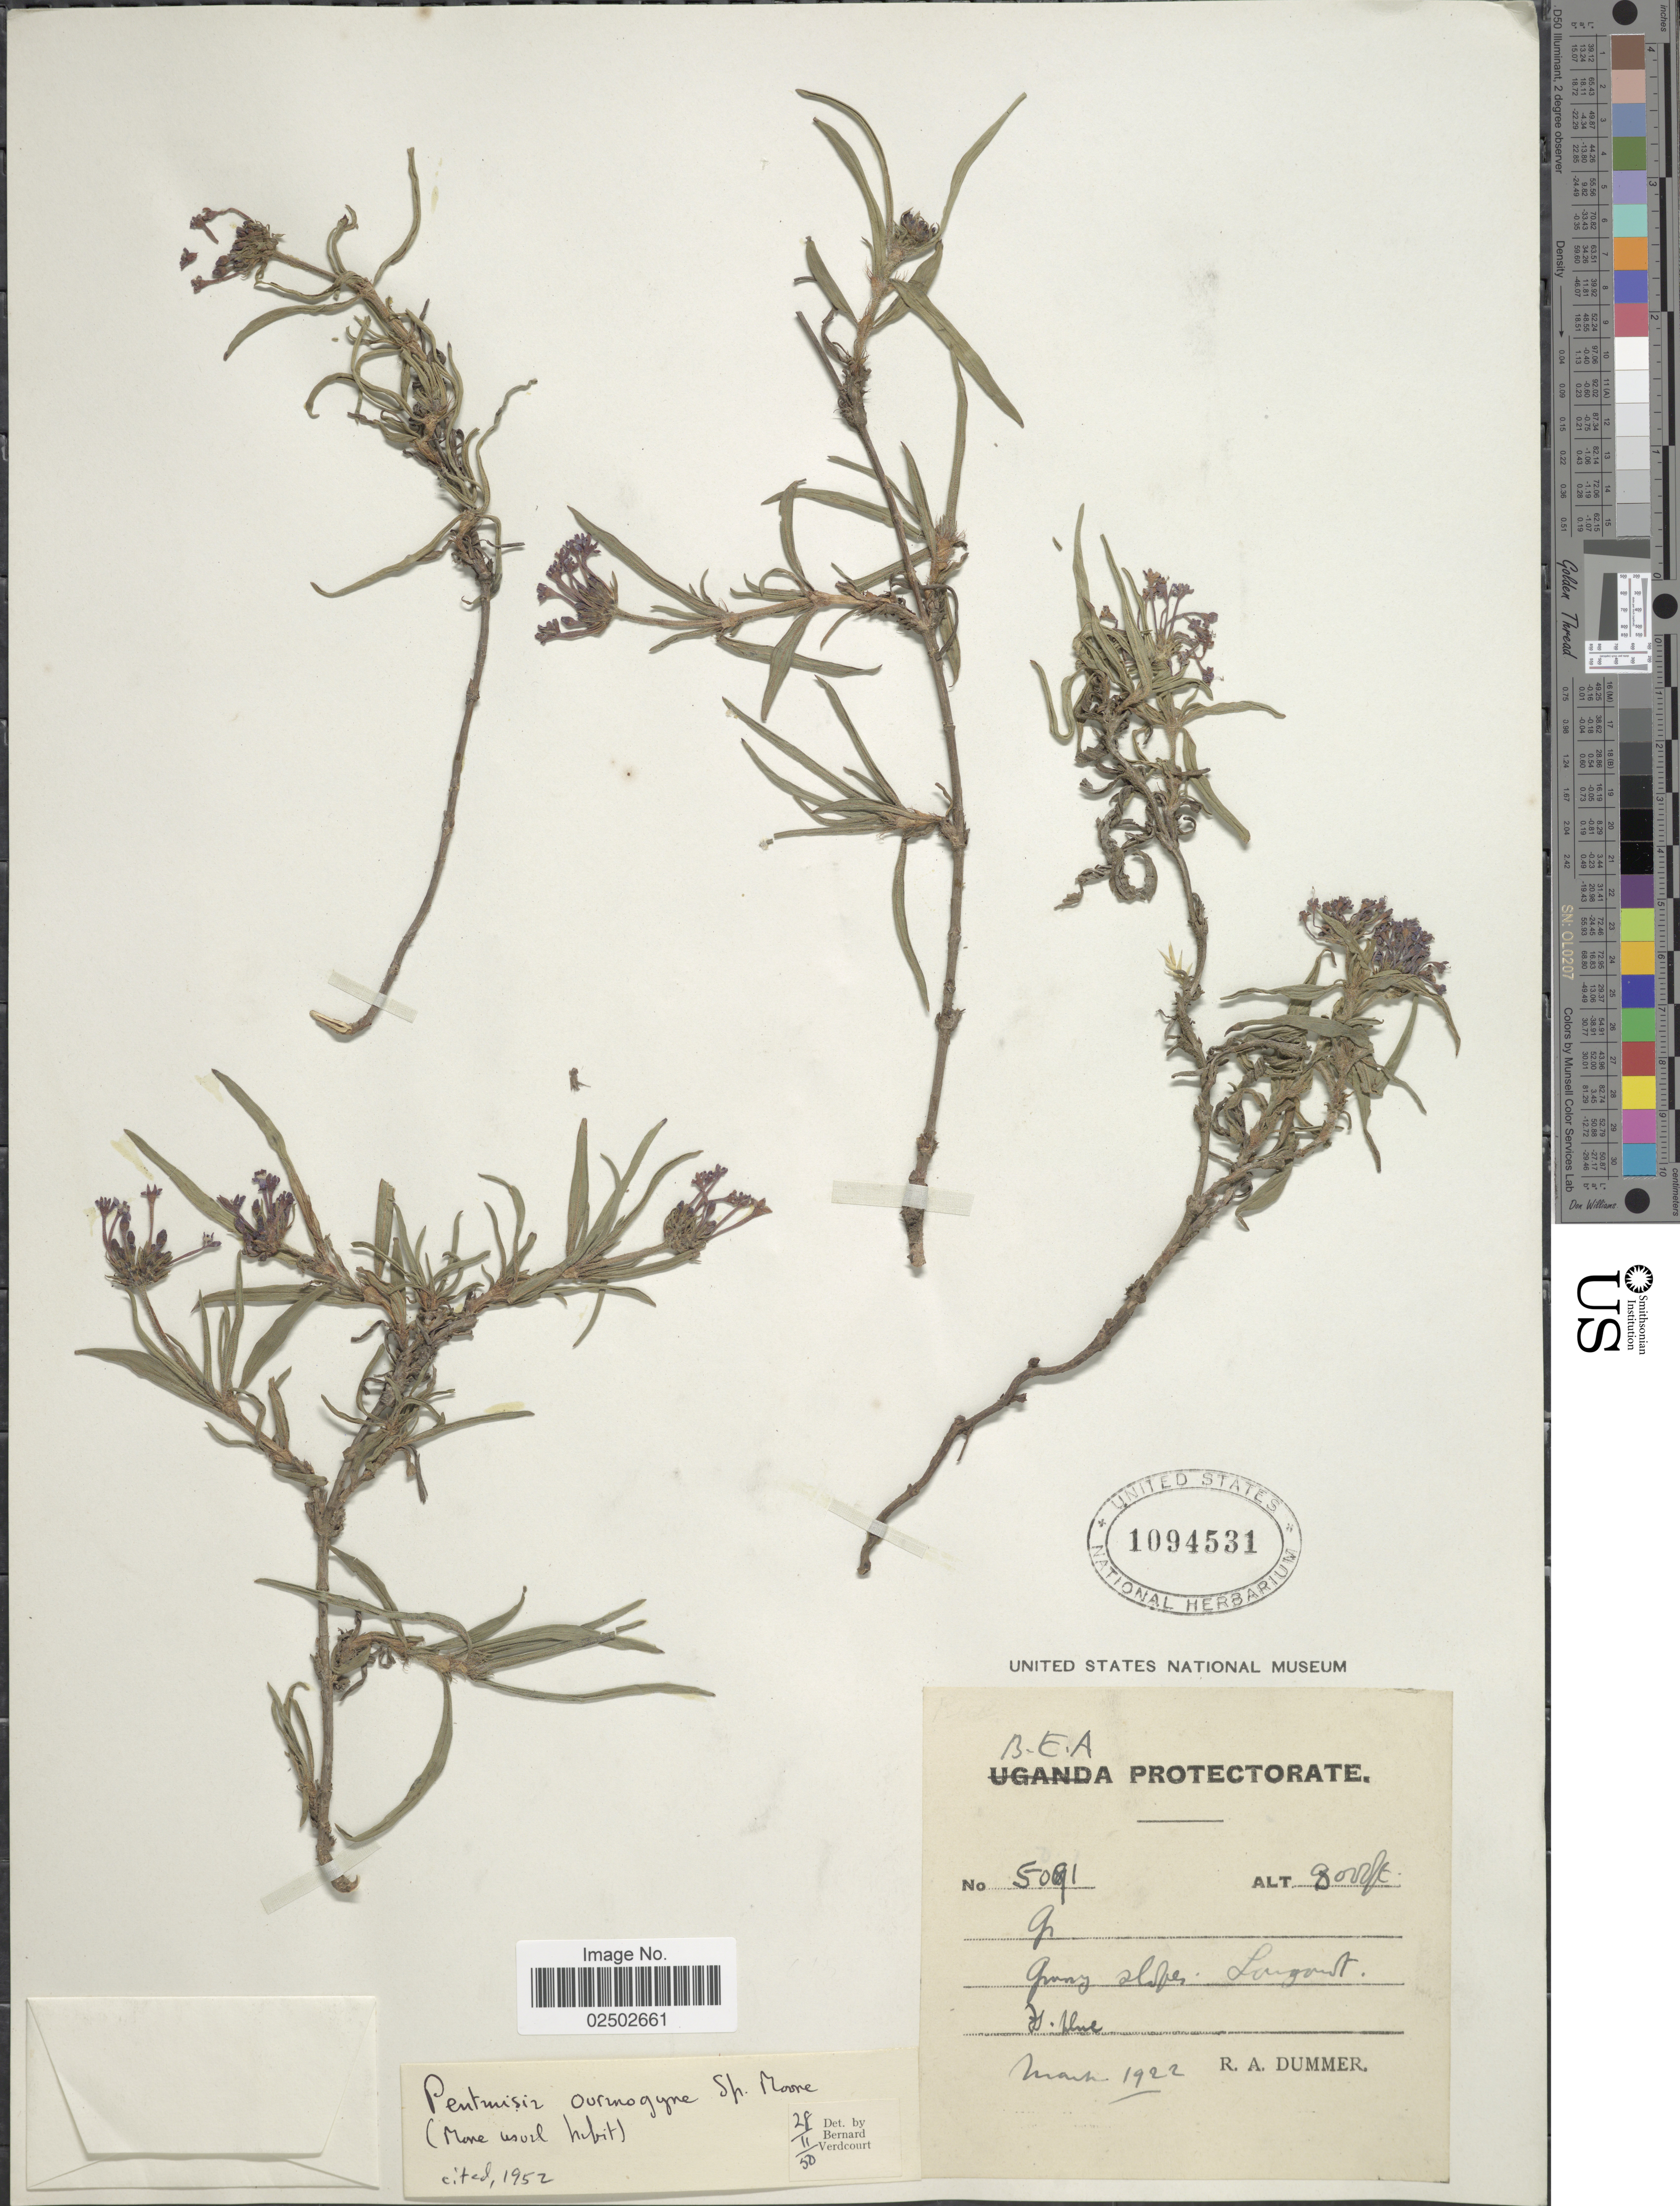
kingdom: Plantae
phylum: Tracheophyta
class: Magnoliopsida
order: Gentianales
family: Rubiaceae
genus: Pentanisia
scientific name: Pentanisia ouranogyne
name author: S. Moore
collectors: R. Dümmer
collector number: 5091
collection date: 1922-03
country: Kenya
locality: B. E. A. [illegible text]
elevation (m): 2438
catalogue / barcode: US 1094531